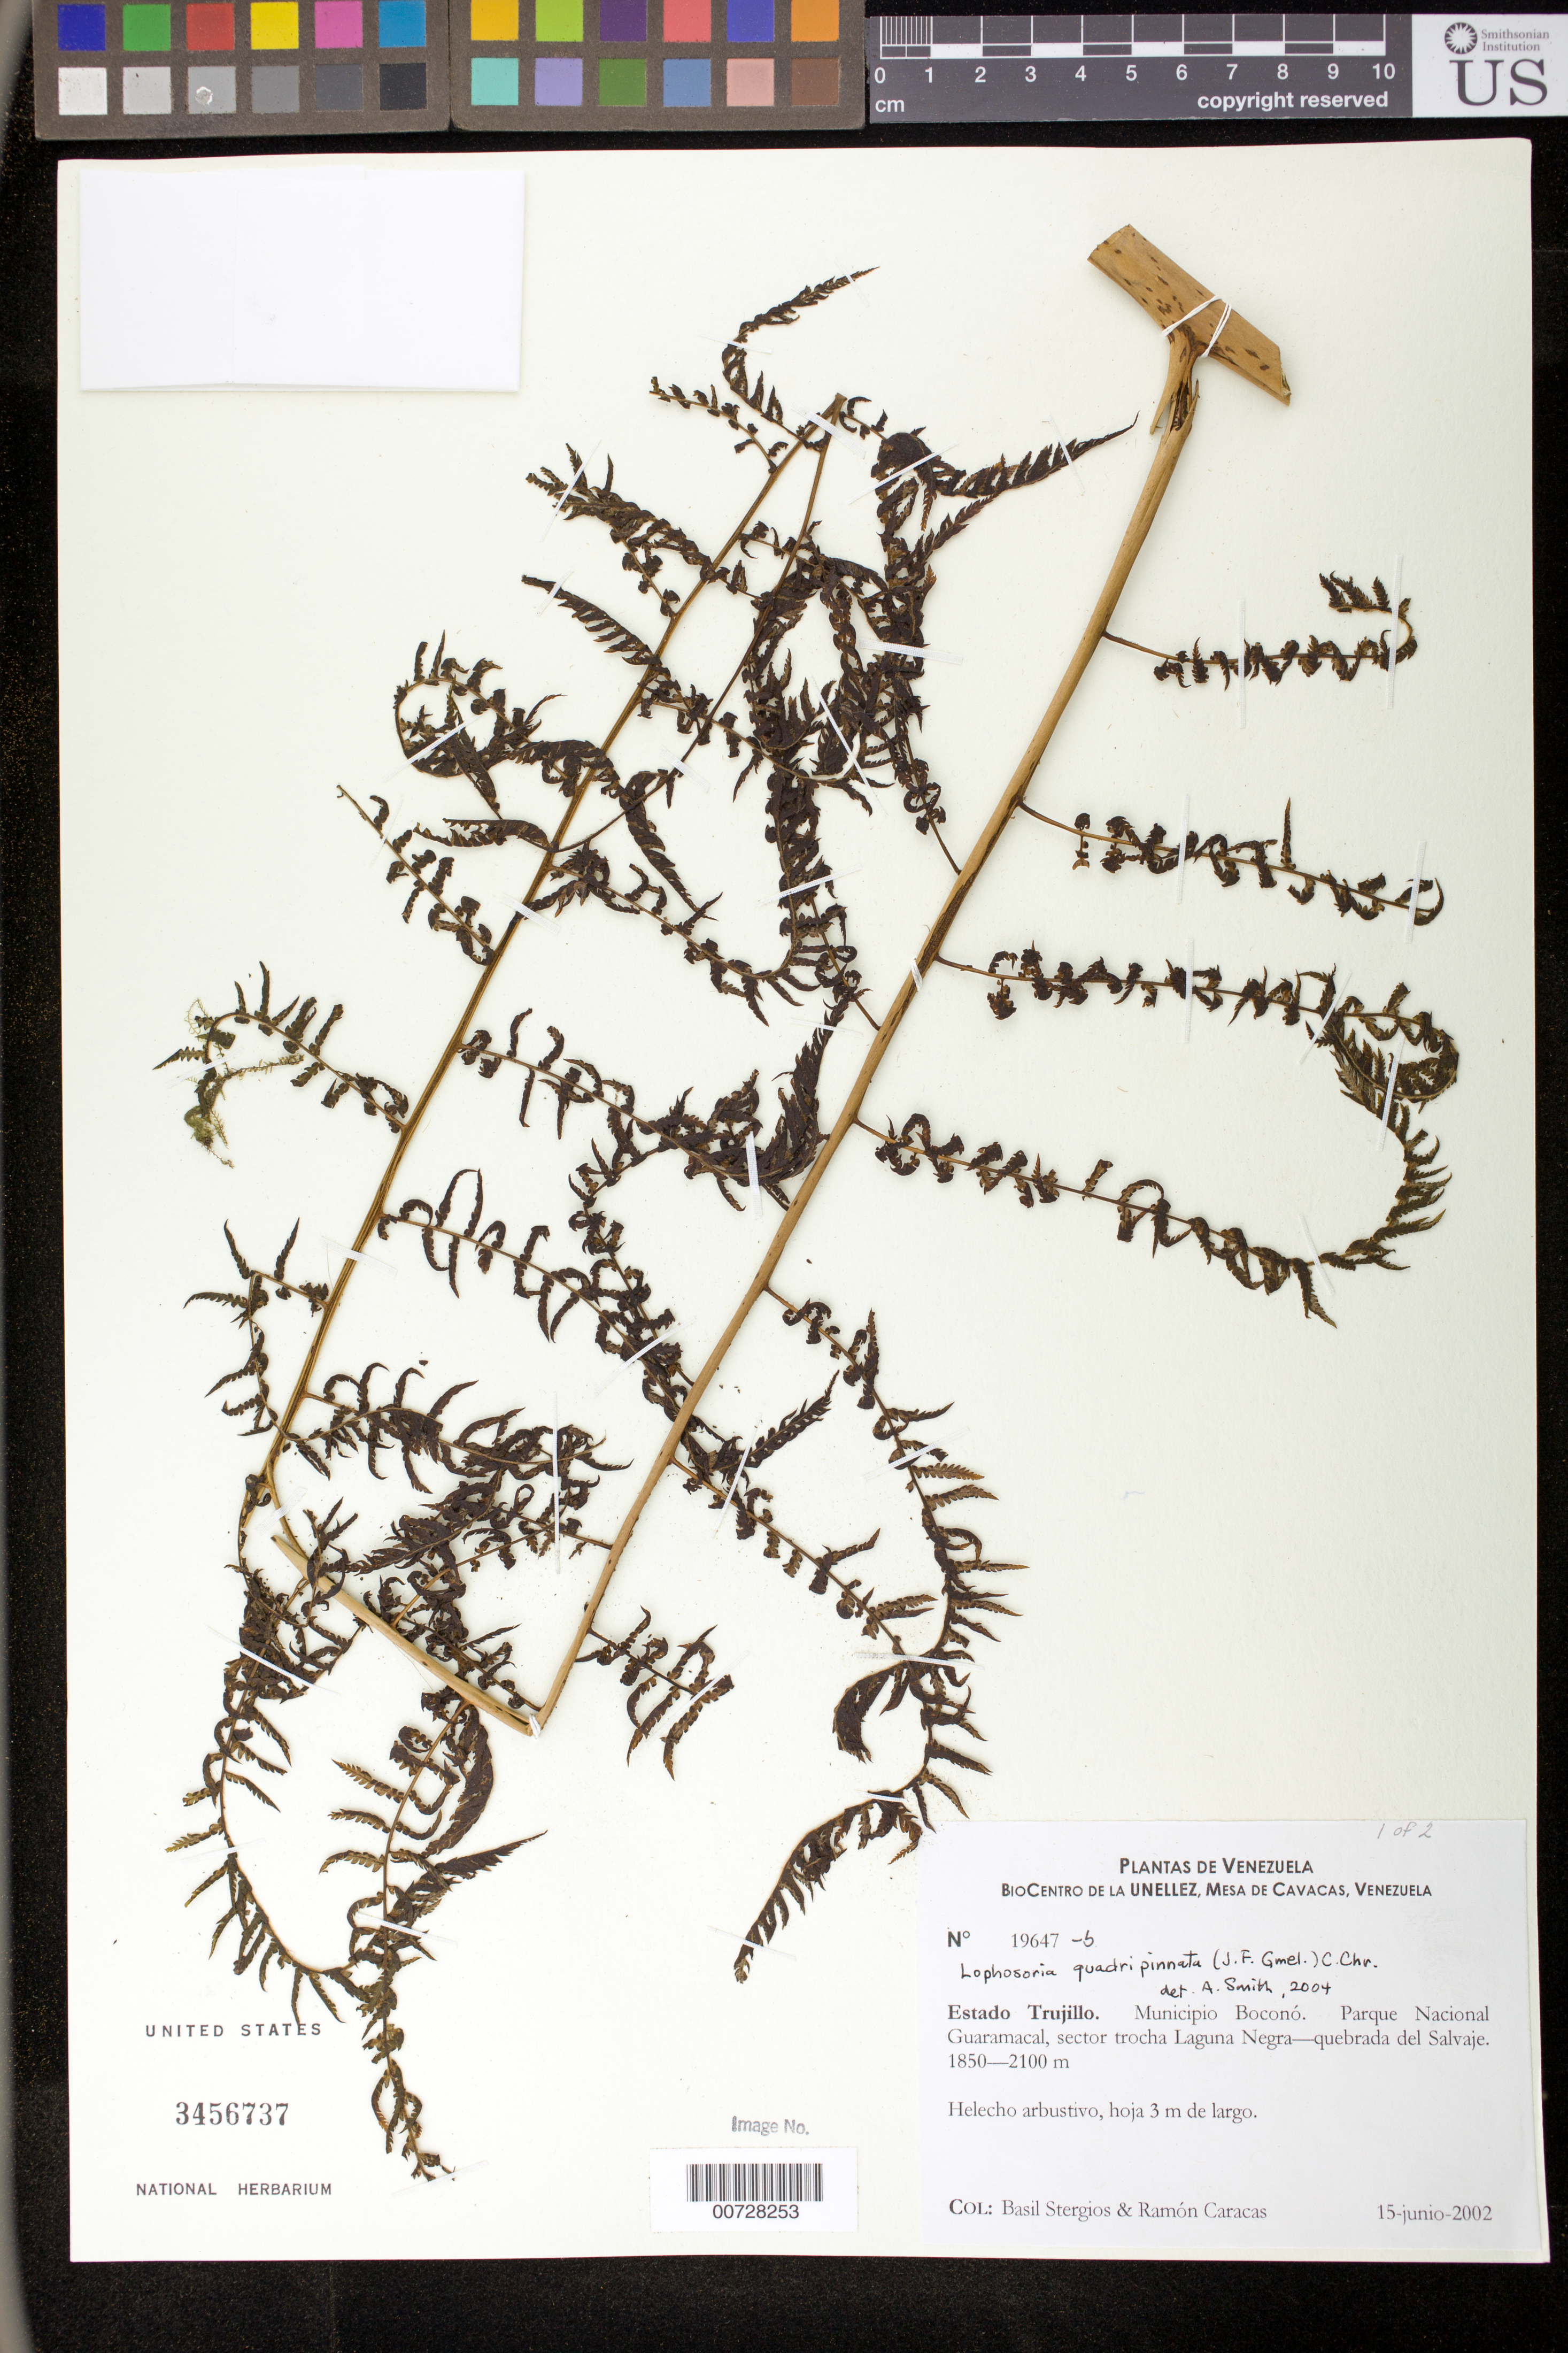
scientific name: Indet. sp. (not Combretaceae)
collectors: B. G. Stergios & R. Caracas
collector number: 19647B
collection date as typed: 15 Jun 2002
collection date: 2002-06-15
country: Venezuela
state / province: Trujillo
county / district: Boconó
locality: Parque Nacional Guaramacal, sector trocha Laguna Negra - quebrada del Salvaje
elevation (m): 1850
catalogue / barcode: US 3456767